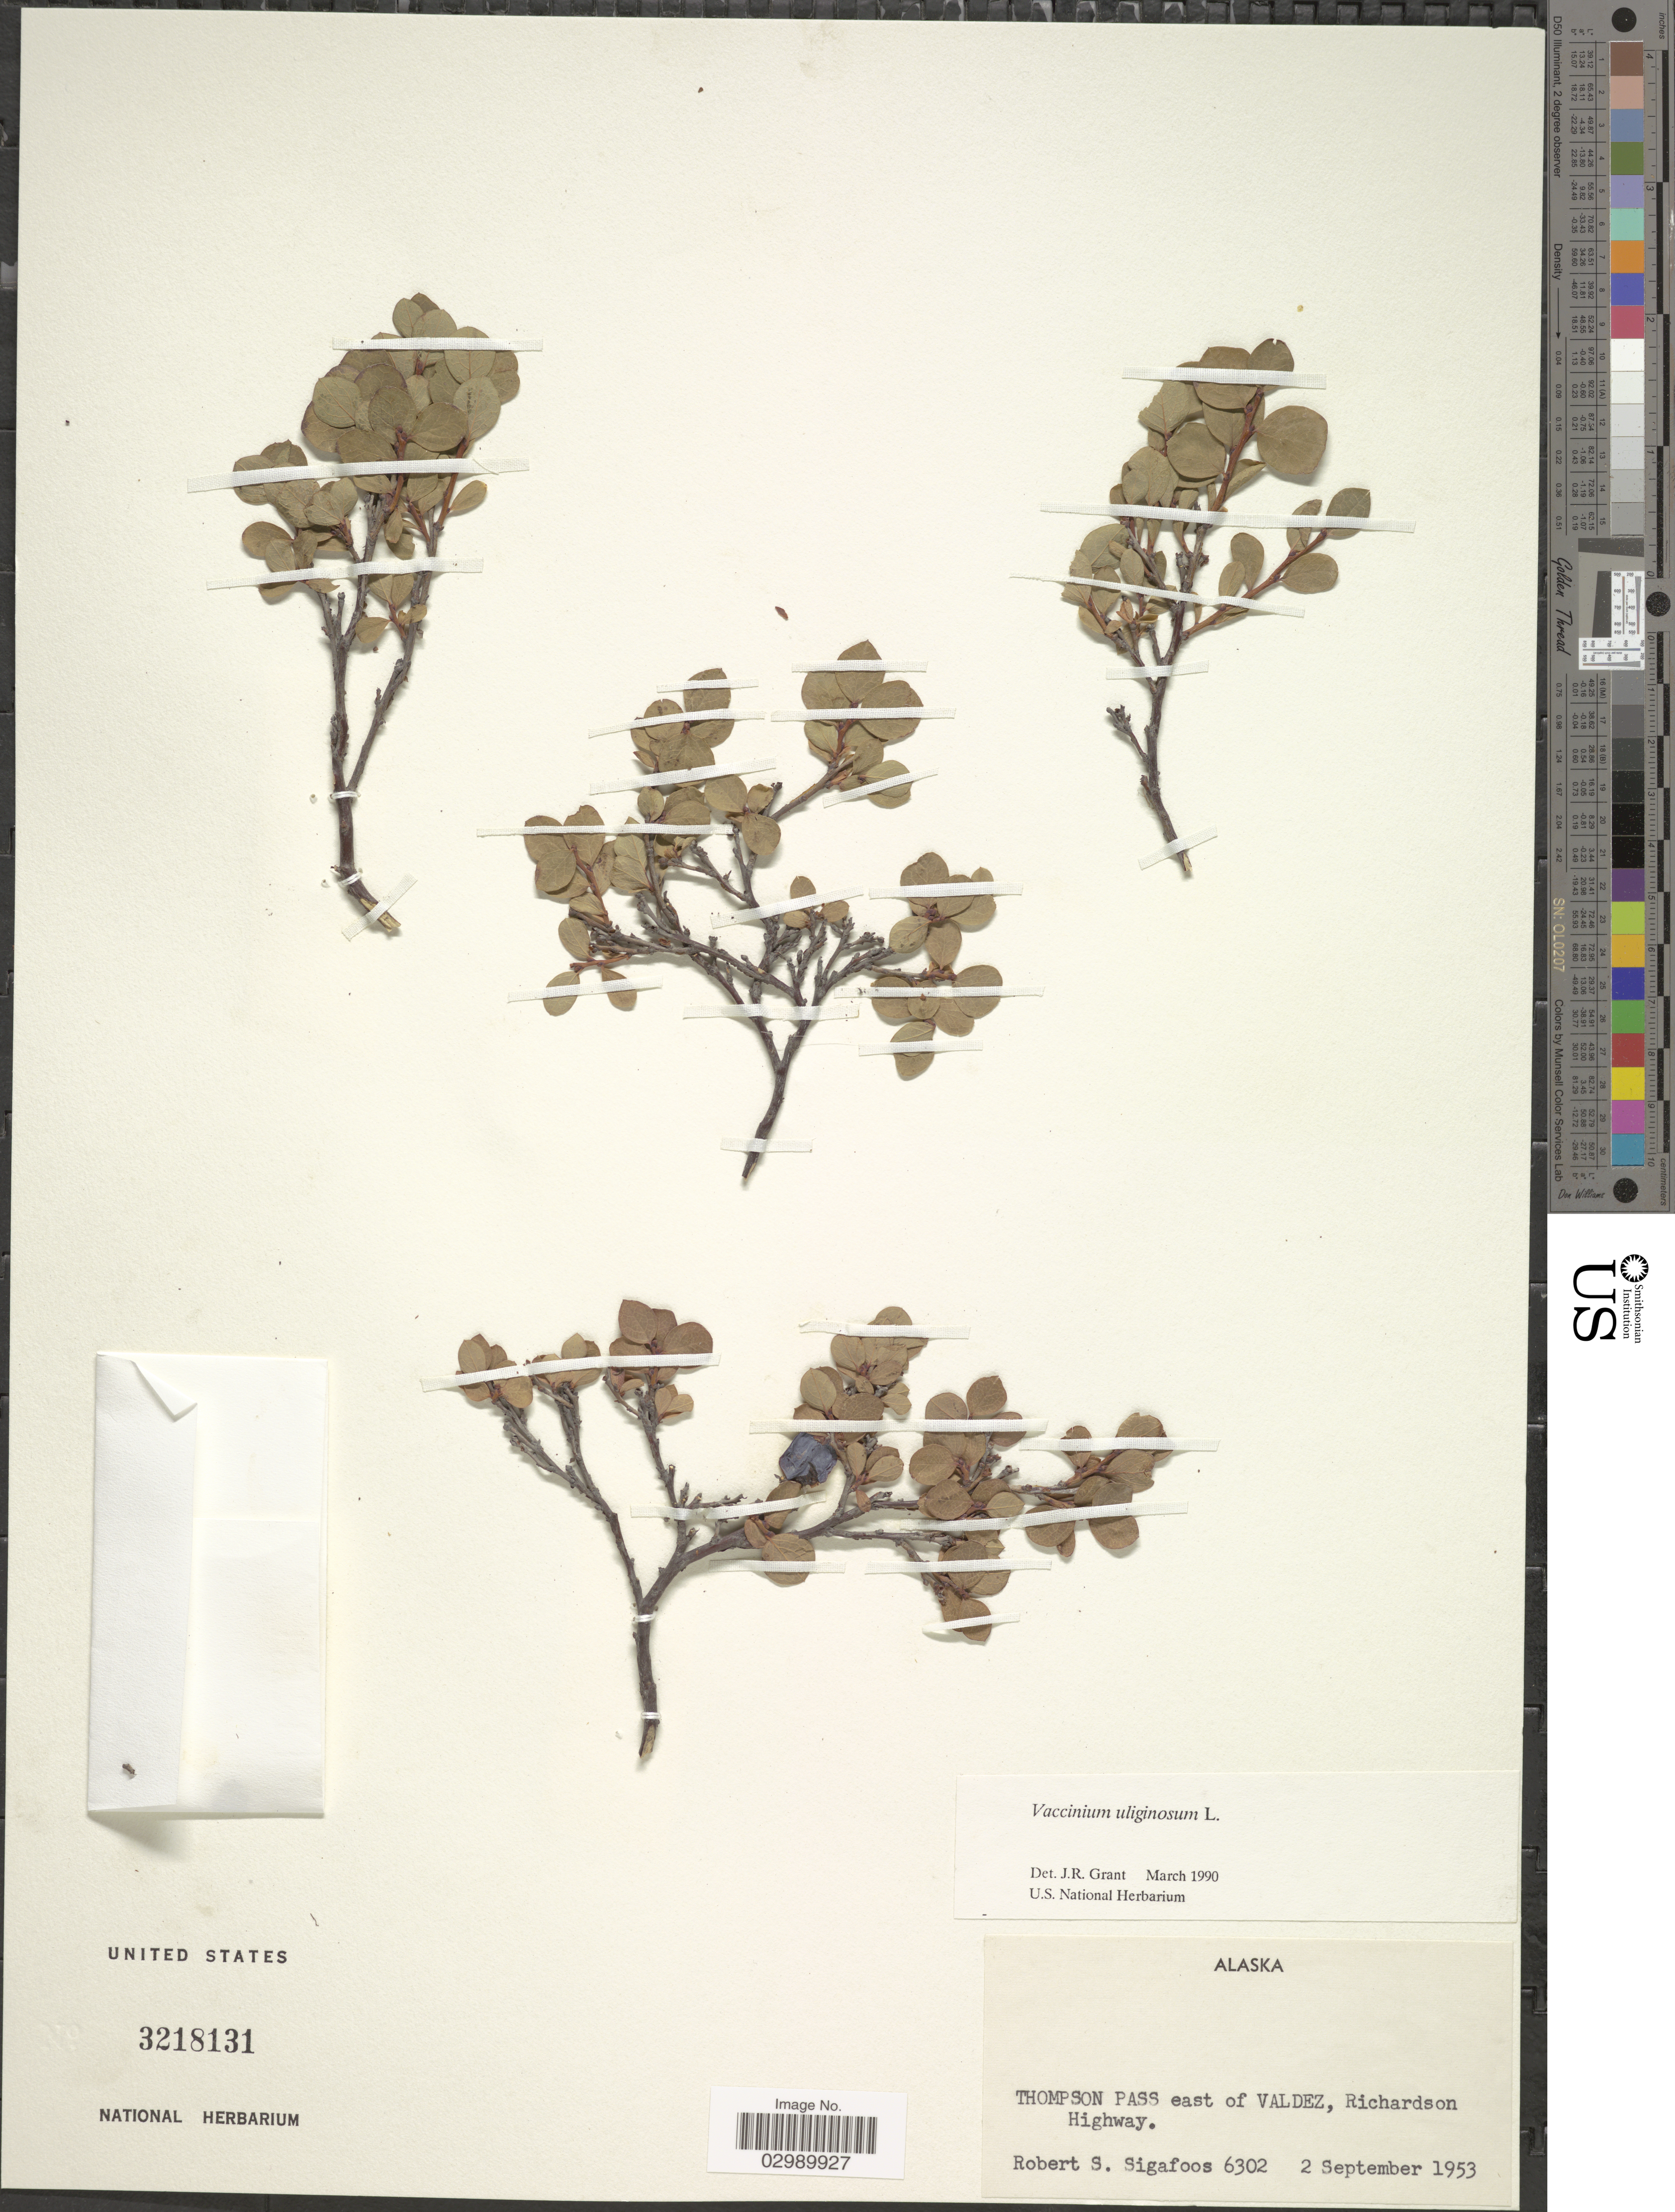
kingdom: Plantae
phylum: Tracheophyta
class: Magnoliopsida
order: Ericales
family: Ericaceae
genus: Vaccinium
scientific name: Vaccinium uliginosum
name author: L.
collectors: R. Sigafoos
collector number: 6302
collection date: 1953-09-02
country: United States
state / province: Alaska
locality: Thompson Pass east of Valdez, Richardson Highway.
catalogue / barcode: US 3218131